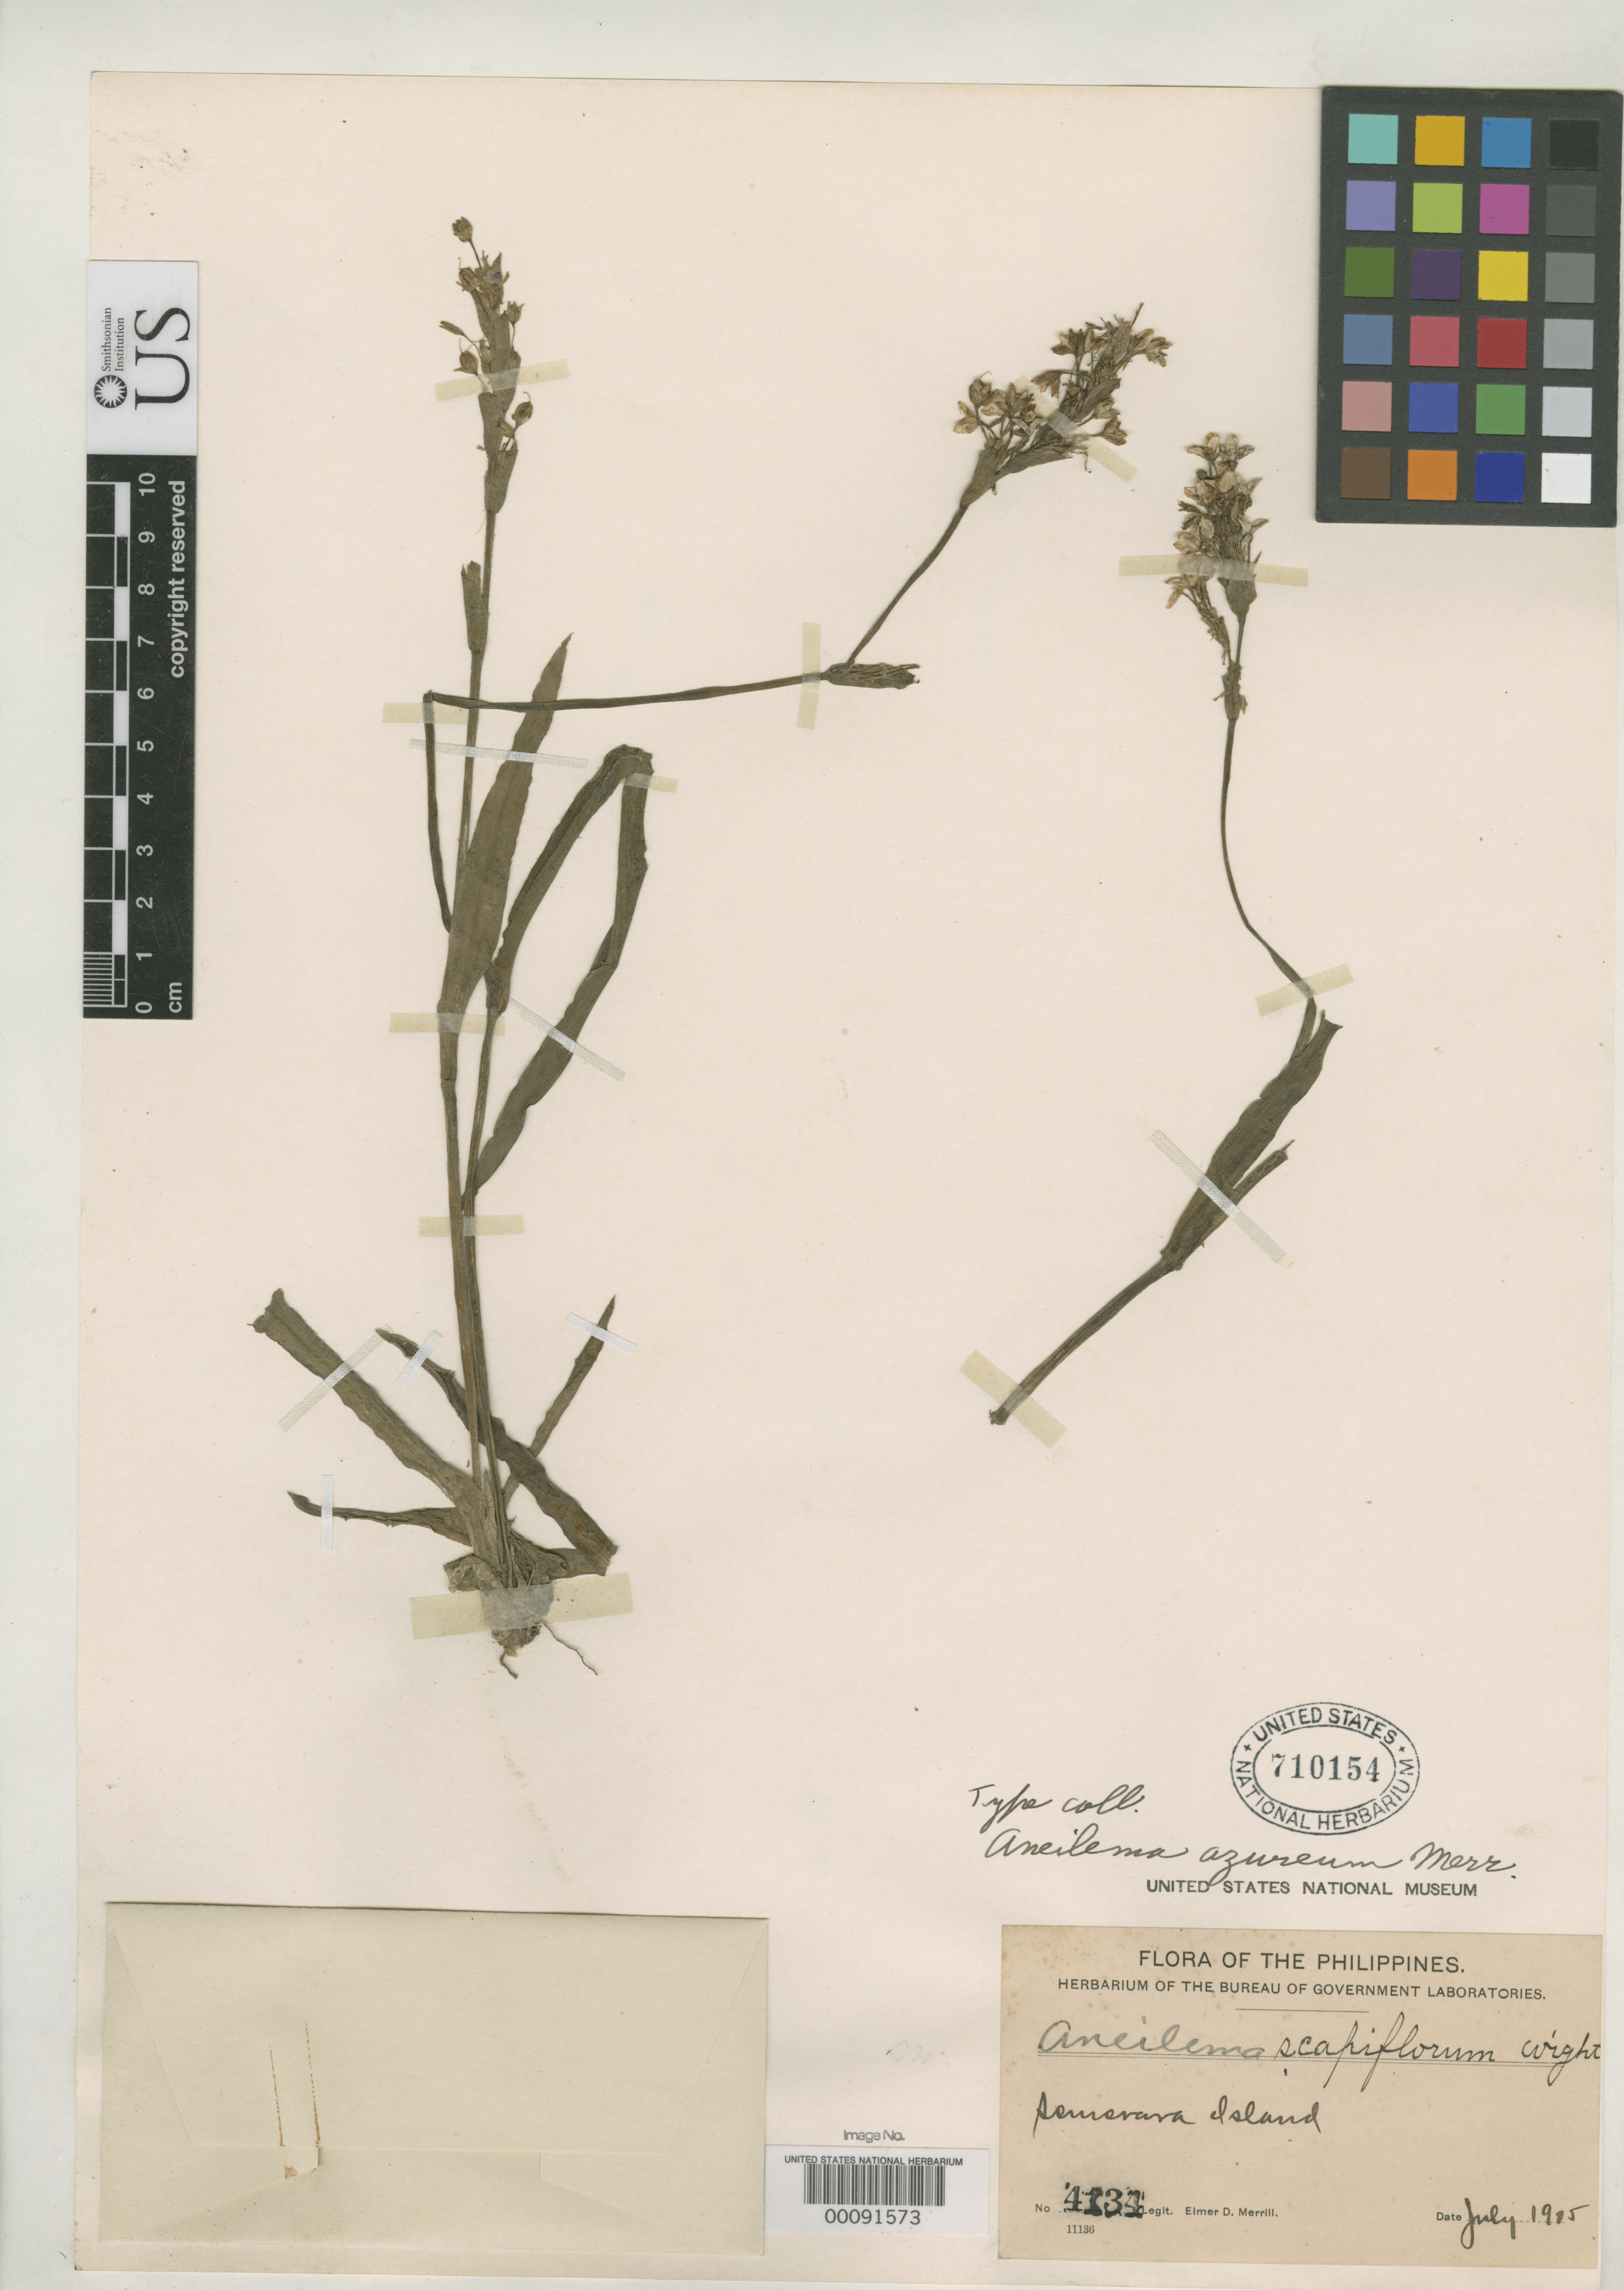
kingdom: Plantae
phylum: Tracheophyta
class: Liliopsida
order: Commelinales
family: Commelinaceae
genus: Aneilema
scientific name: Aneilema azureum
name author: Merr.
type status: Isotype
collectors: E. D. Merrill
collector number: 4134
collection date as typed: Jul 1905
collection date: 1905-07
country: Philippines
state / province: Western Visayas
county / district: Antique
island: Semerara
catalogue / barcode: US 710154